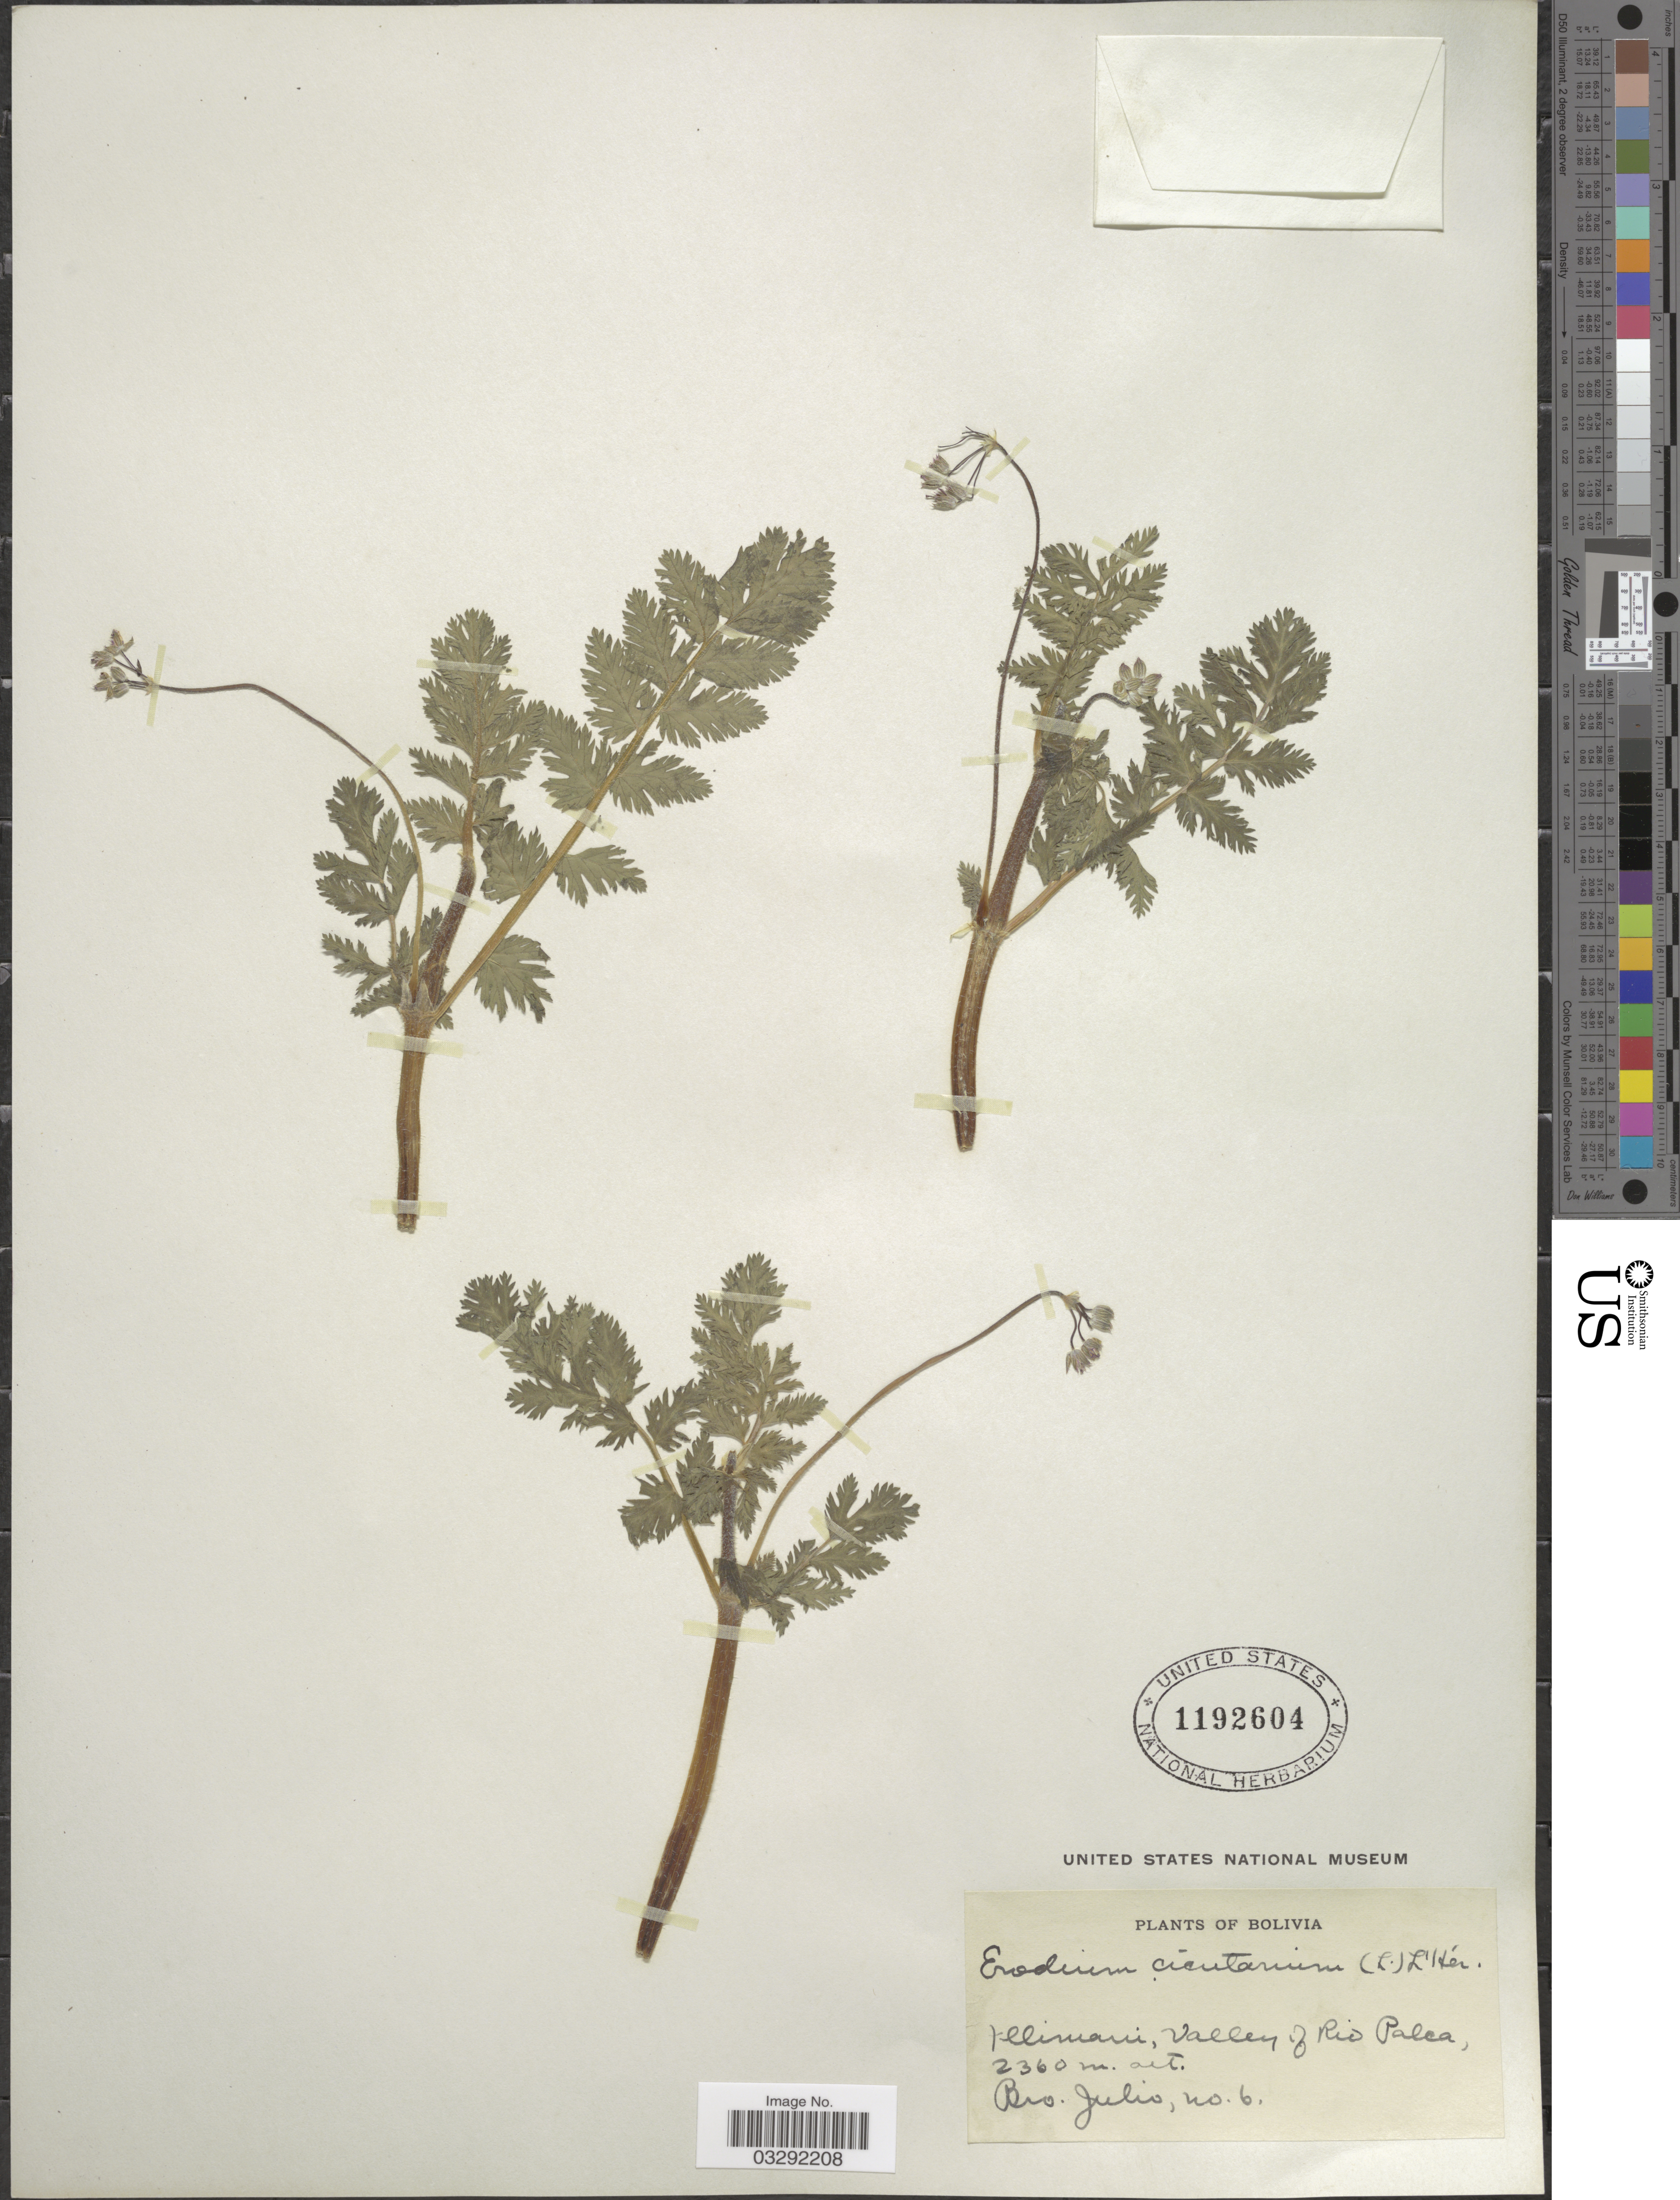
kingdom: Plantae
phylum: Tracheophyta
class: Magnoliopsida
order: Geraniales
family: Geraniaceae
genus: Erodium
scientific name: Erodium cicutarium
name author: (L.) L'Hér.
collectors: Bro. Julio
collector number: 6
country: Bolivia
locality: Illimani, Valley of Rio Palca.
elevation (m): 2360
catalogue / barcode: US 1192604